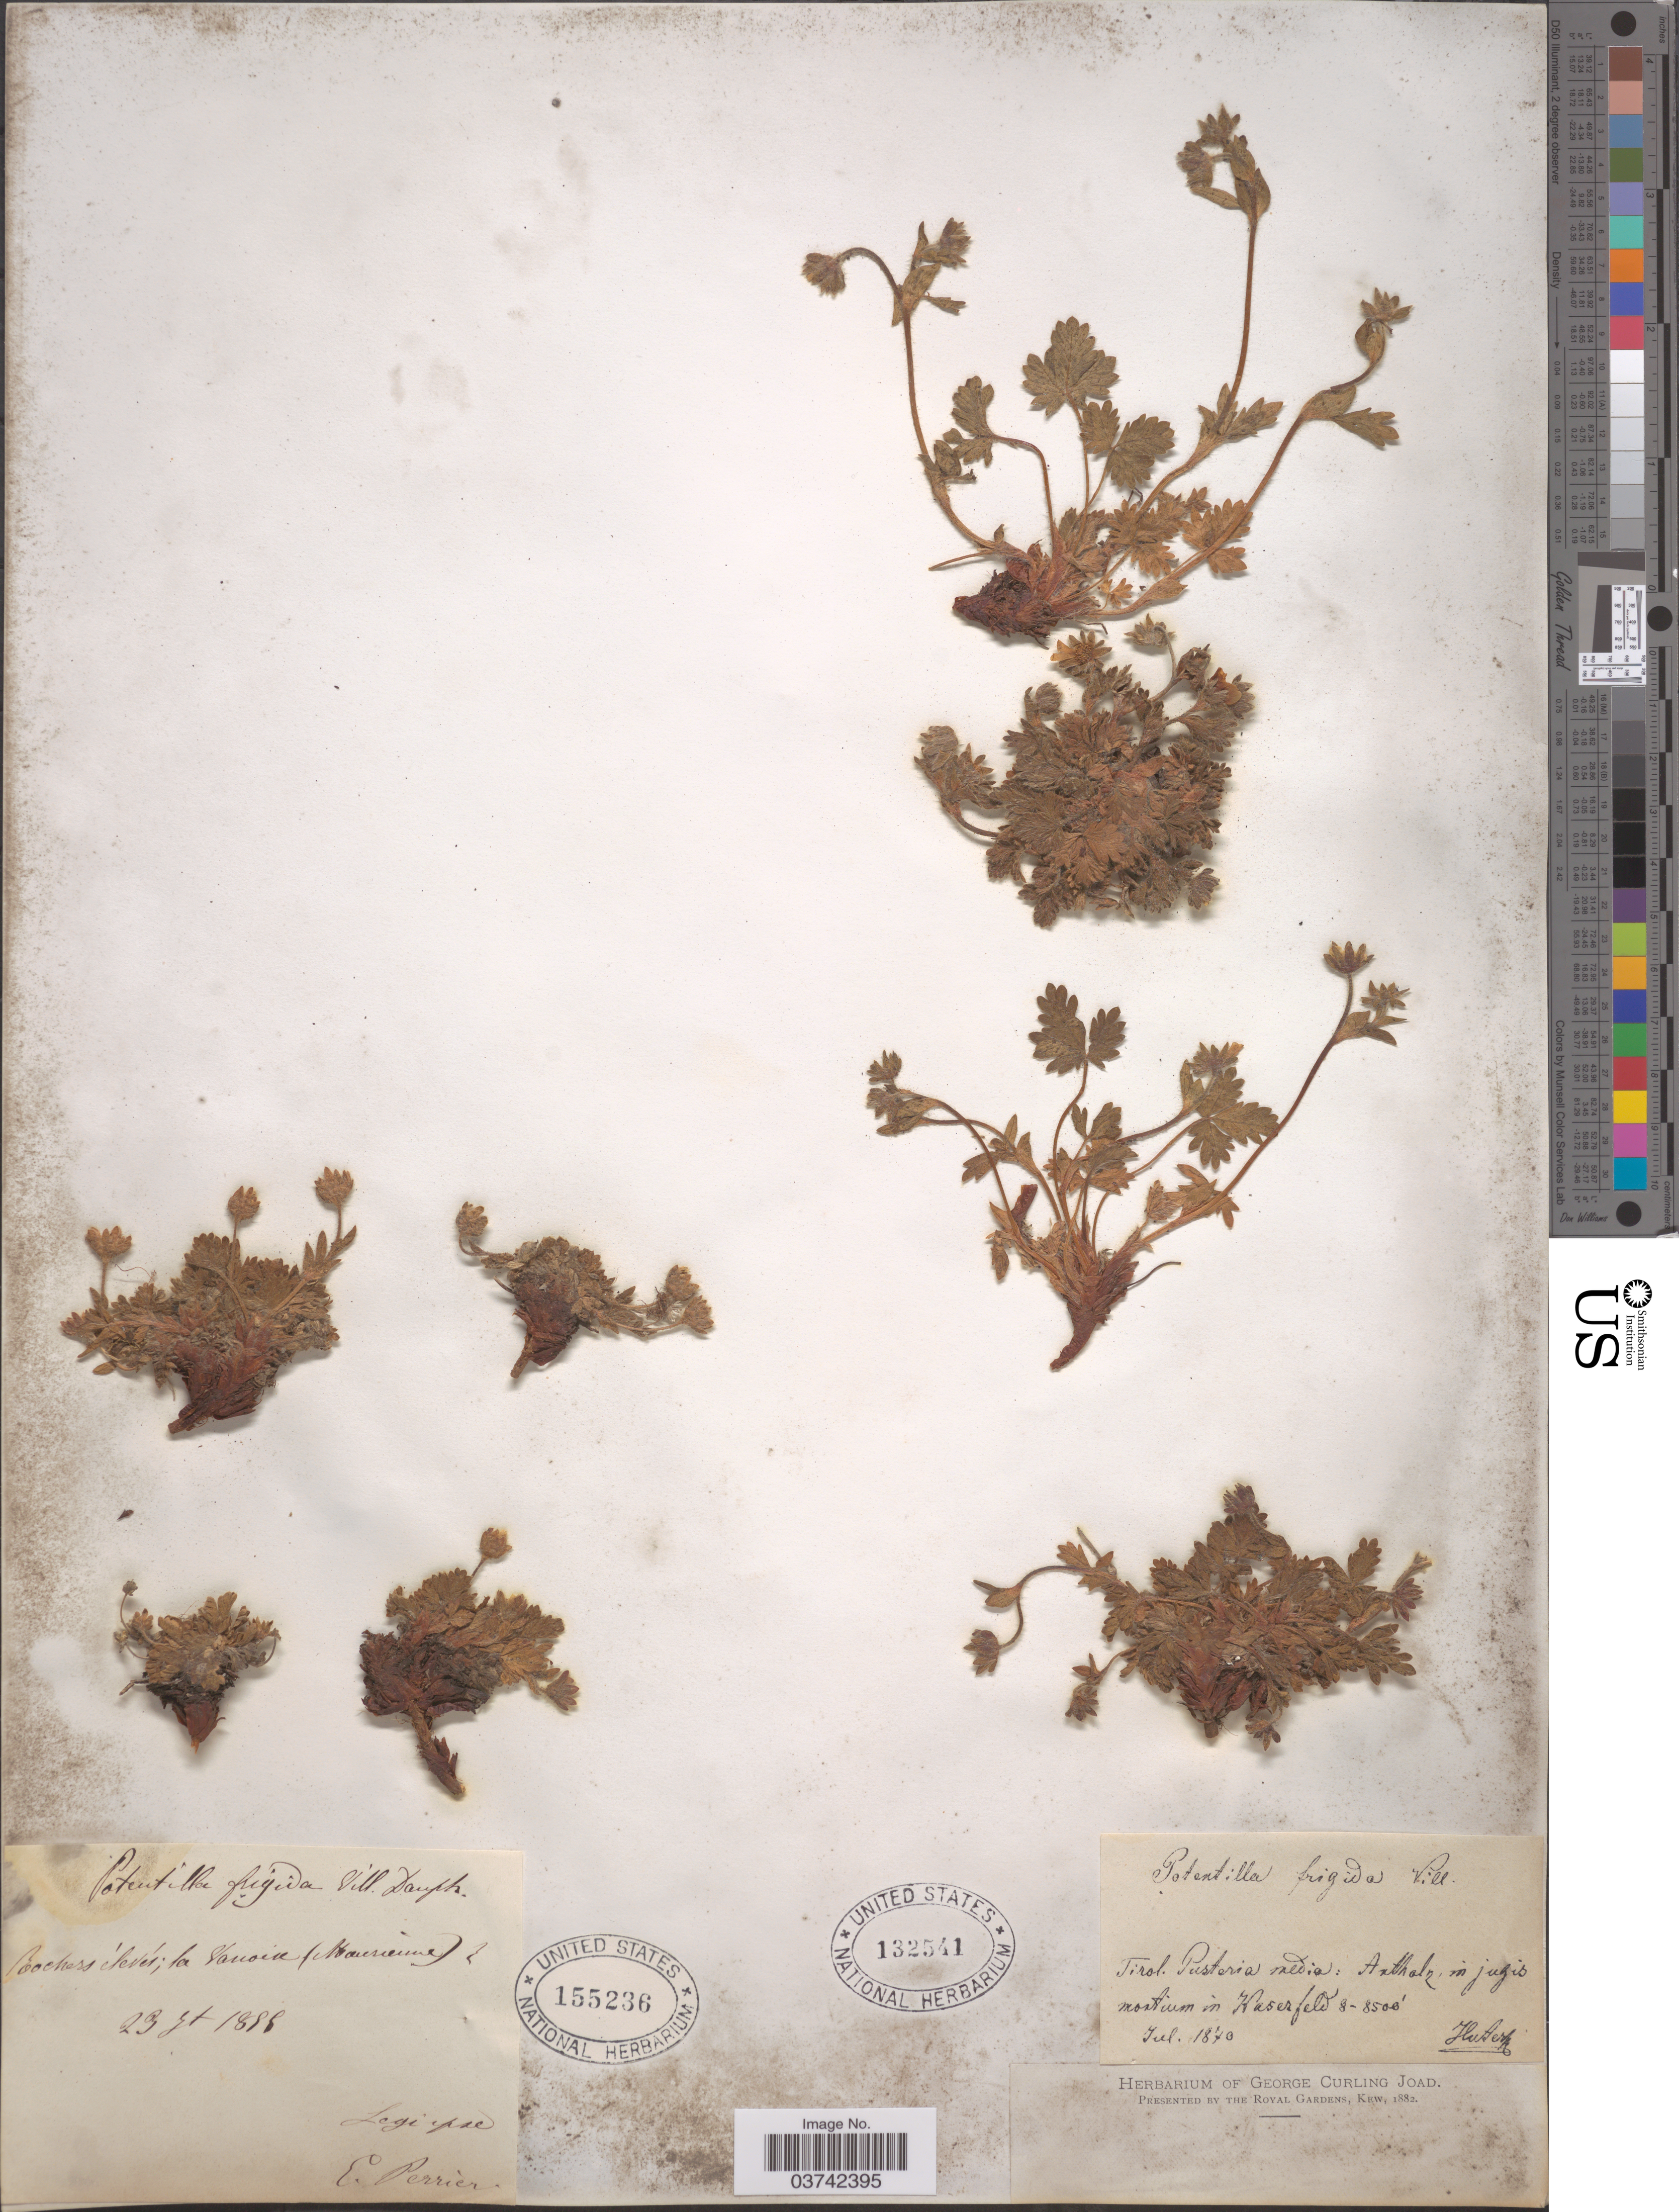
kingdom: Plantae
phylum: Tracheophyta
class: Magnoliopsida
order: Rosales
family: Rosaceae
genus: Potentilla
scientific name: Potentilla frigida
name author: Vill.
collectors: -. Huter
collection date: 1870-07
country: Italy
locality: Tirol. Pusteria media: Antholz, in jugis montium in Haserfeld.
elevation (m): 2438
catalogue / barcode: US 132541-2